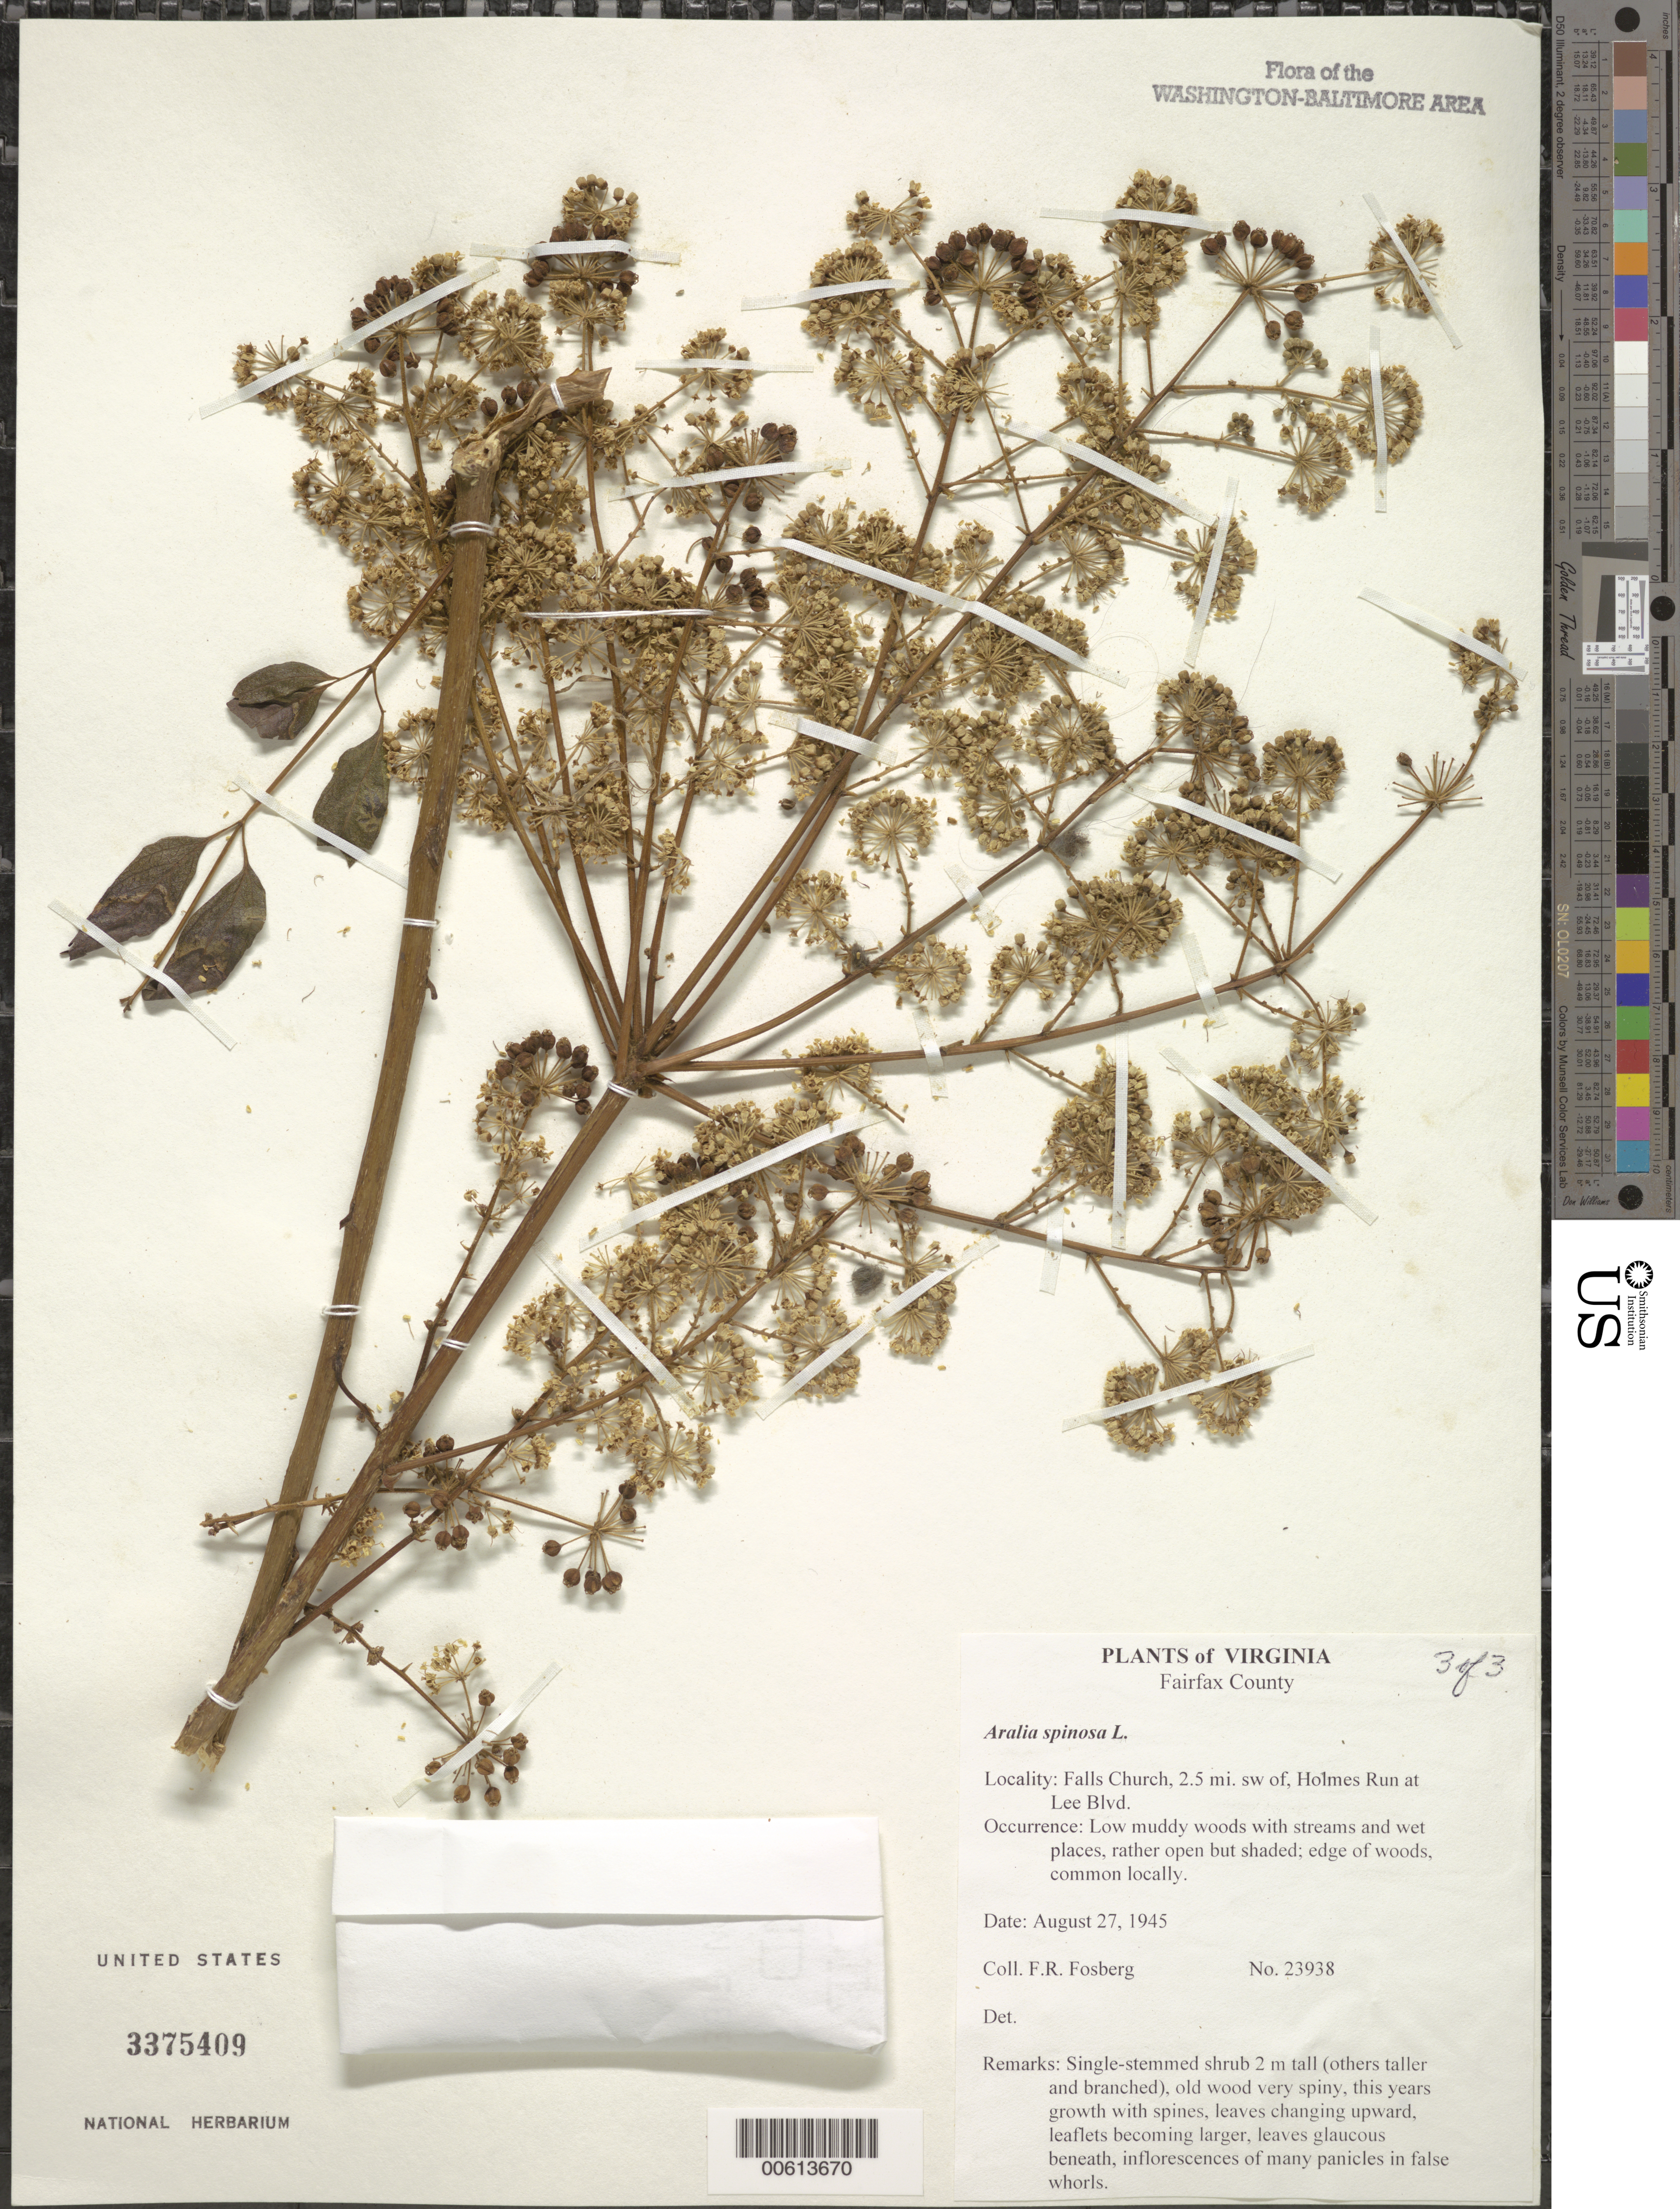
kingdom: Plantae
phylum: Tracheophyta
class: Magnoliopsida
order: Apiales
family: Araliaceae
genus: Aralia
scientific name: Aralia spinosa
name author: L.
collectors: F. R. Fosberg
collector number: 23938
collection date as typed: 27 Aug 1945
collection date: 1945-08-27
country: United States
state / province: Virginia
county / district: Fairfax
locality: Falls Church, 2.5 mi. sw of, Holmes Run at Lee Blvd.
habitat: Low muddy woods with streams and wet places, rather open but shaded; edge of woods, common locally.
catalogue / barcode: US 3375409